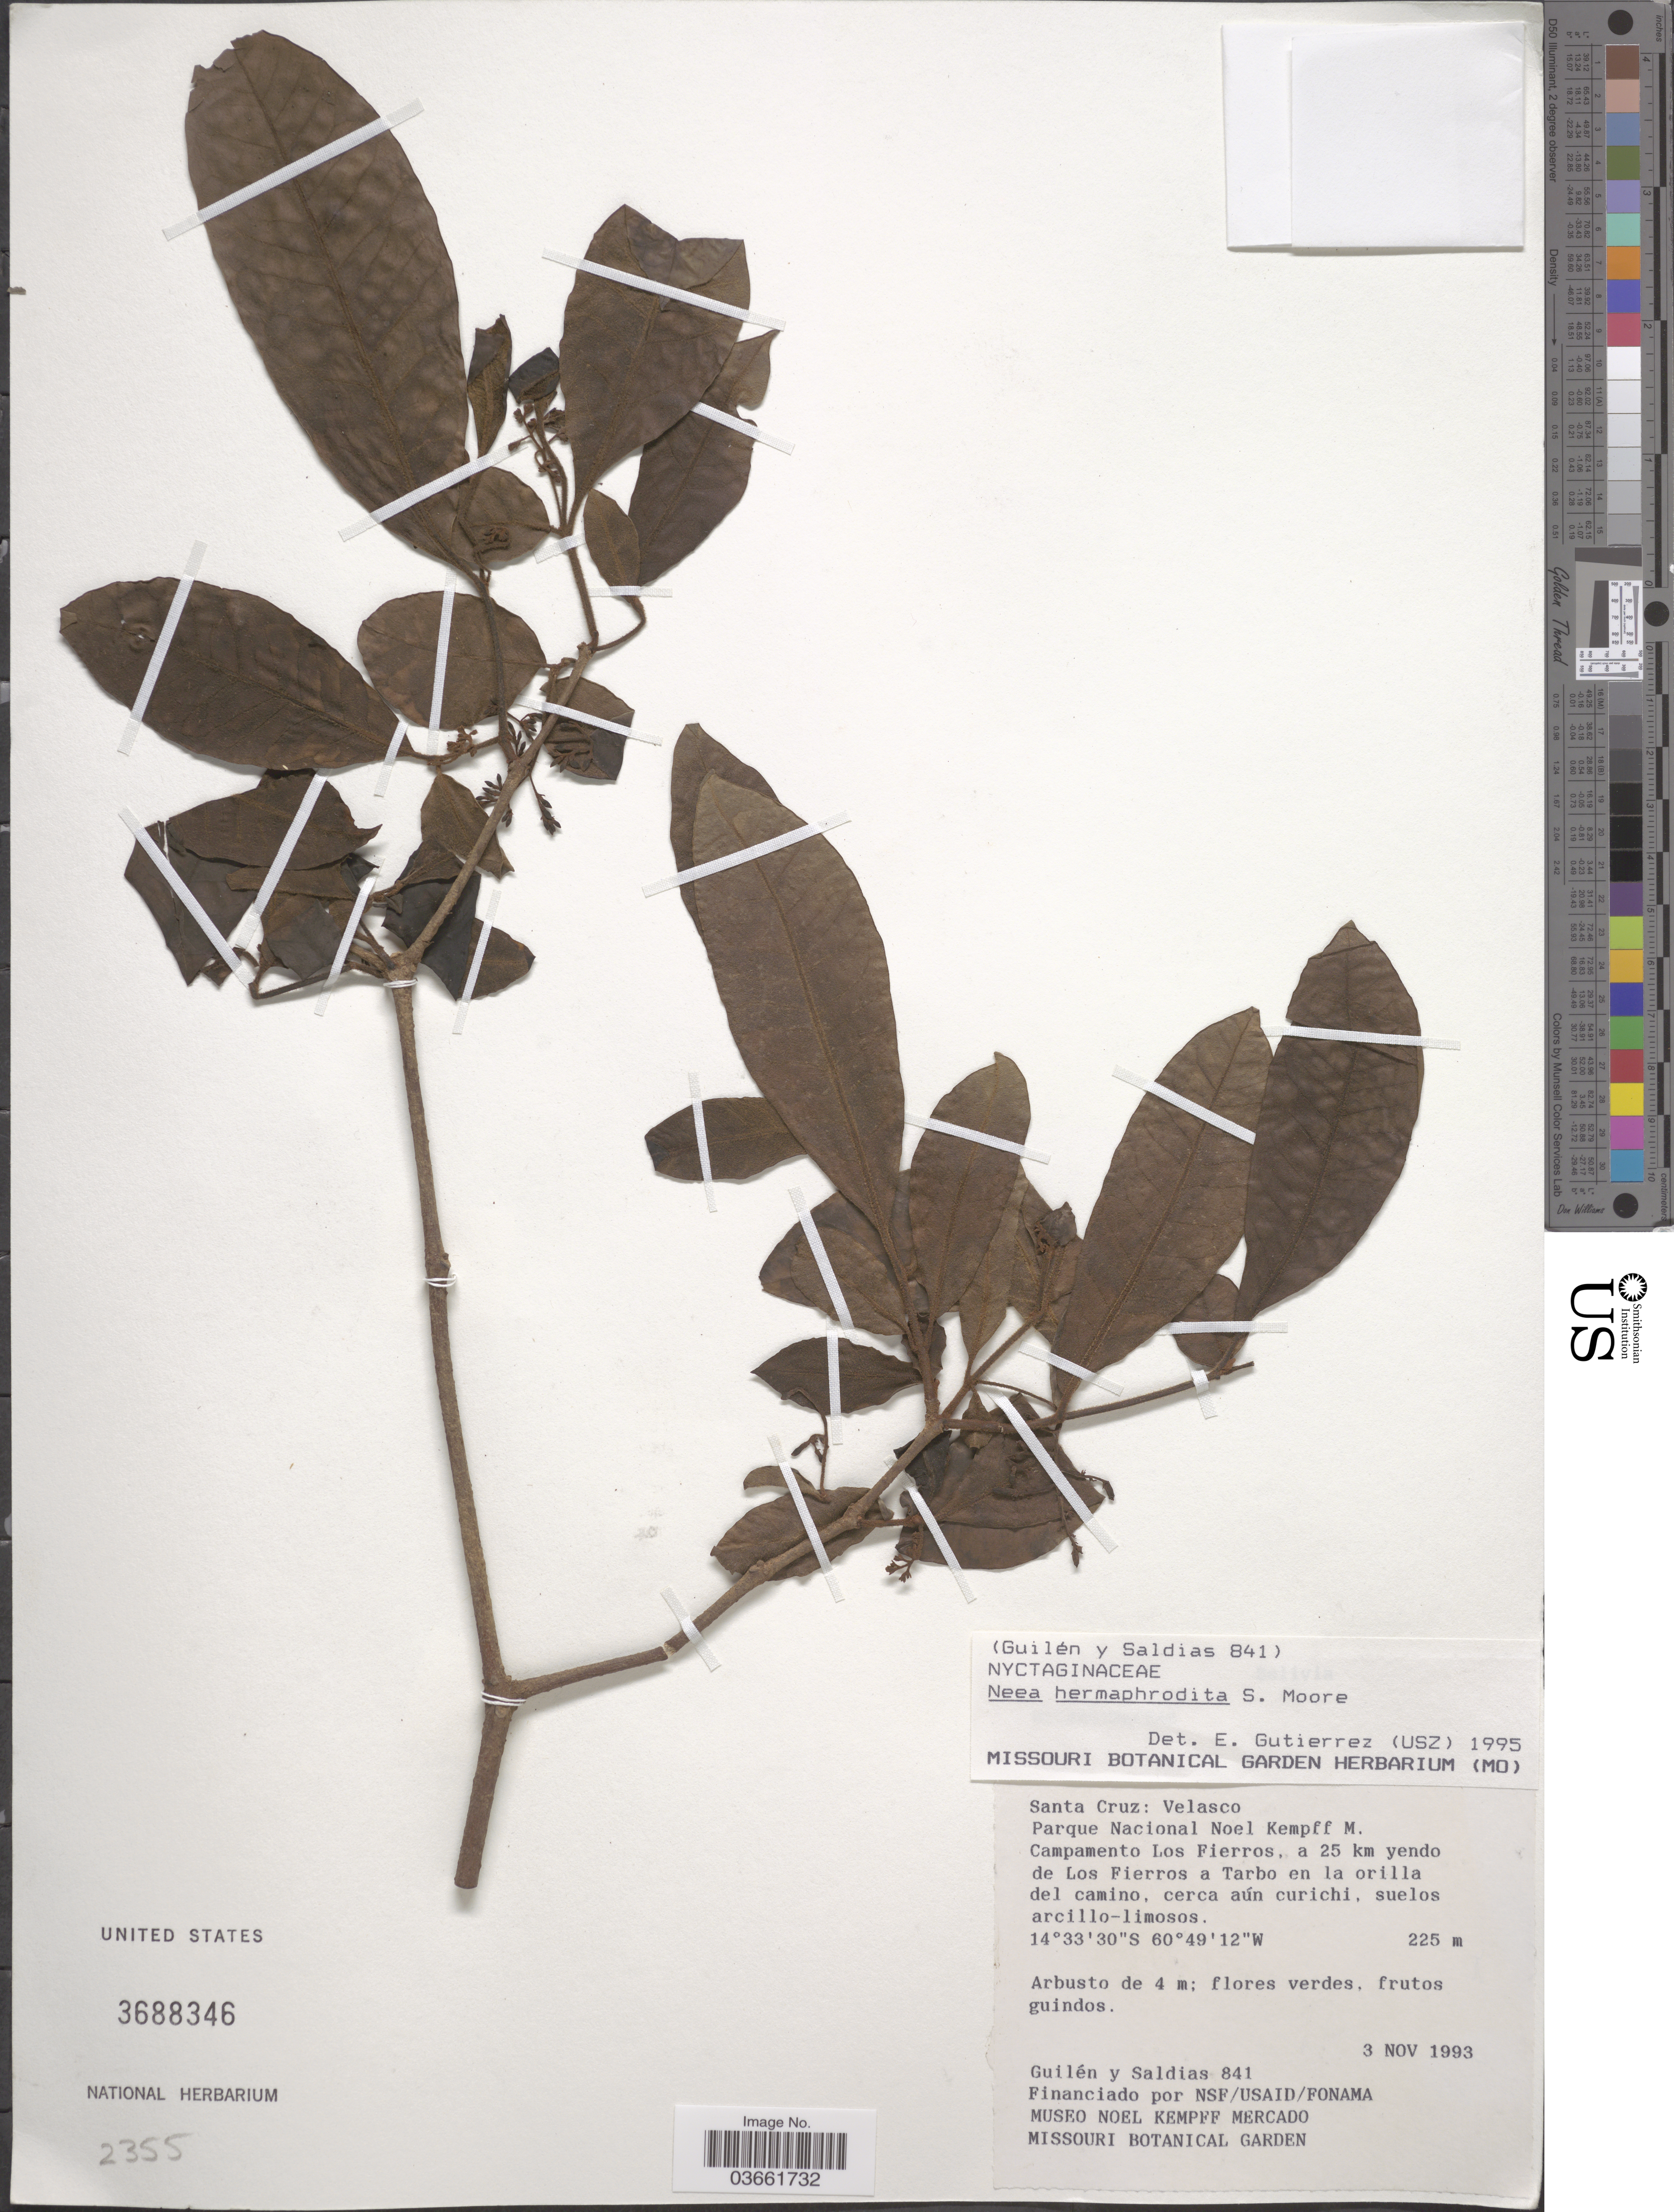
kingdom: Plantae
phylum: Tracheophyta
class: Magnoliopsida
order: Caryophyllales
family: Nyctaginaceae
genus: Neea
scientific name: Neea hermaphrodita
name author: S. Moore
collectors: Guilén & -. Saldias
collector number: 841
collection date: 1993-11-03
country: Bolivia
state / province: Santa Cruz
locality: Velasco. Parque Nacional Noel Kempff M. Campamento Los Fierros, a 25 km yendo de Los Fierros a Tarbo en la orilla del camino, cerca aún curichi.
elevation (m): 225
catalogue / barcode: US 3688346